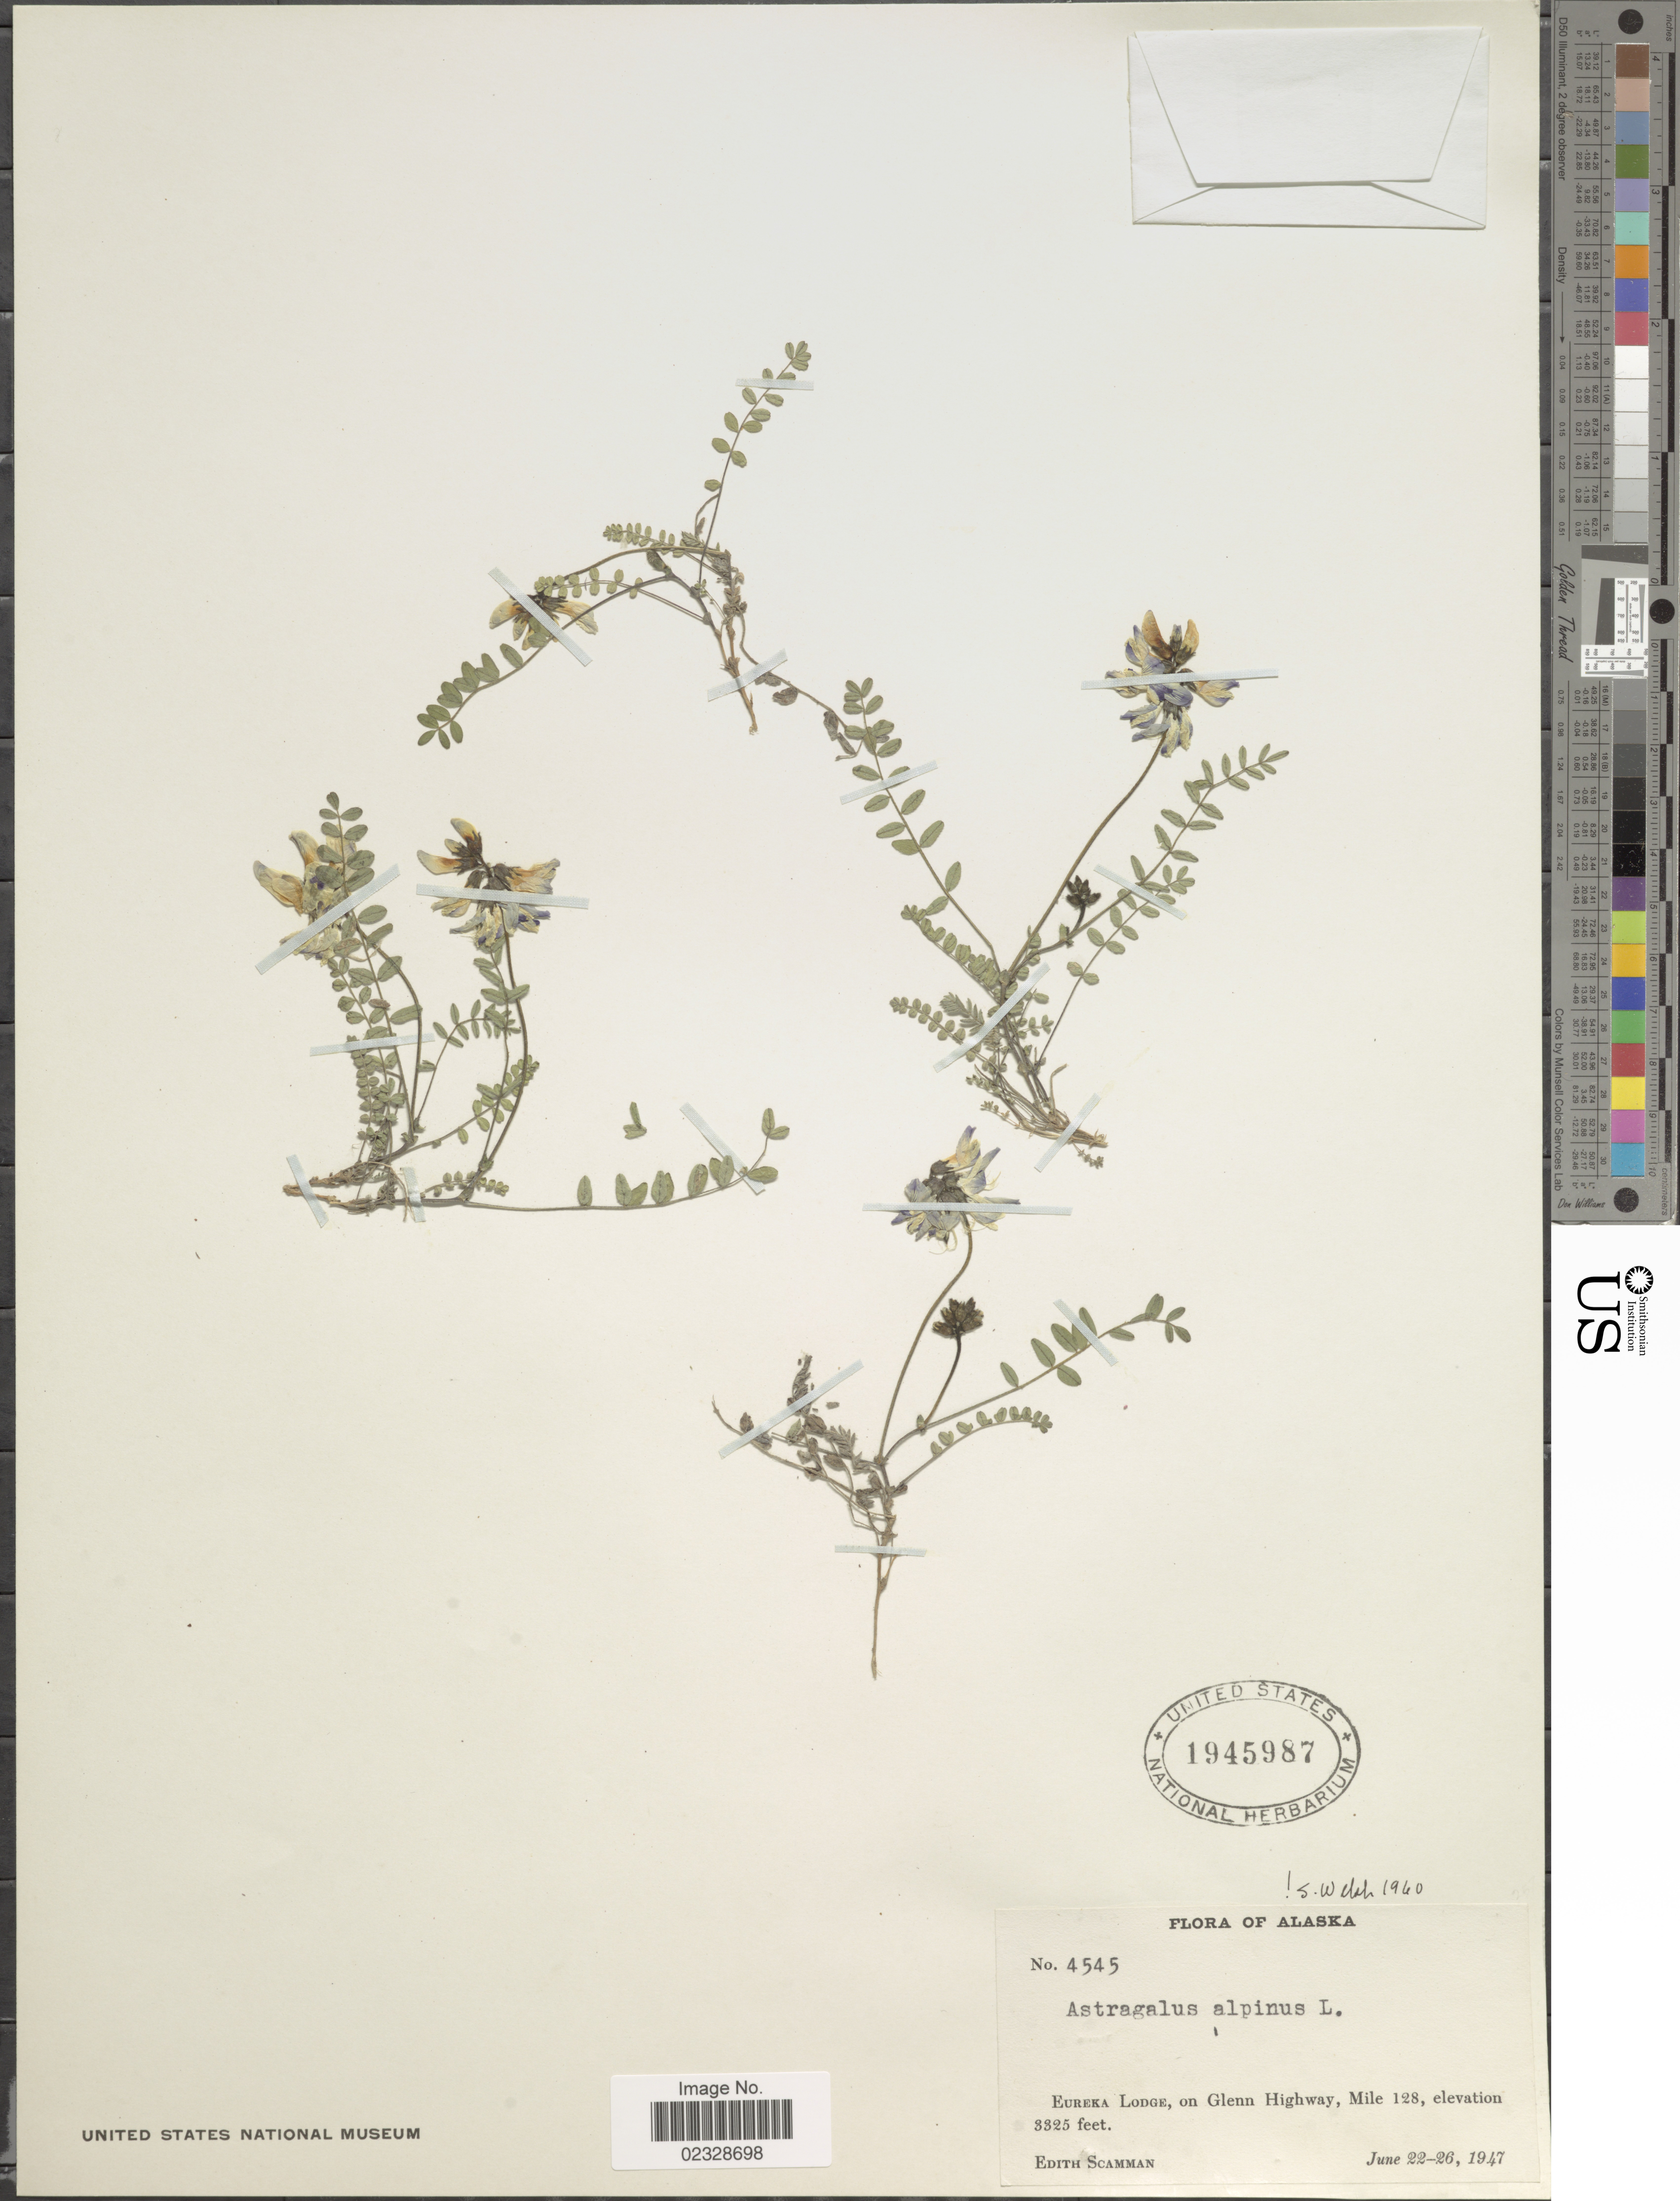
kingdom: Plantae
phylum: Tracheophyta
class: Magnoliopsida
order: Fabales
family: Fabaceae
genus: Astragalus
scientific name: Astragalus alpinus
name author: L.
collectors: E. Scamman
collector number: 4545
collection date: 1947-06-22/1947-06-26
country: United States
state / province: Alaska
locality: Eureka Lodge, on Glenn Highway, Mile 128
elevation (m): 1013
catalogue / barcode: US 1945987